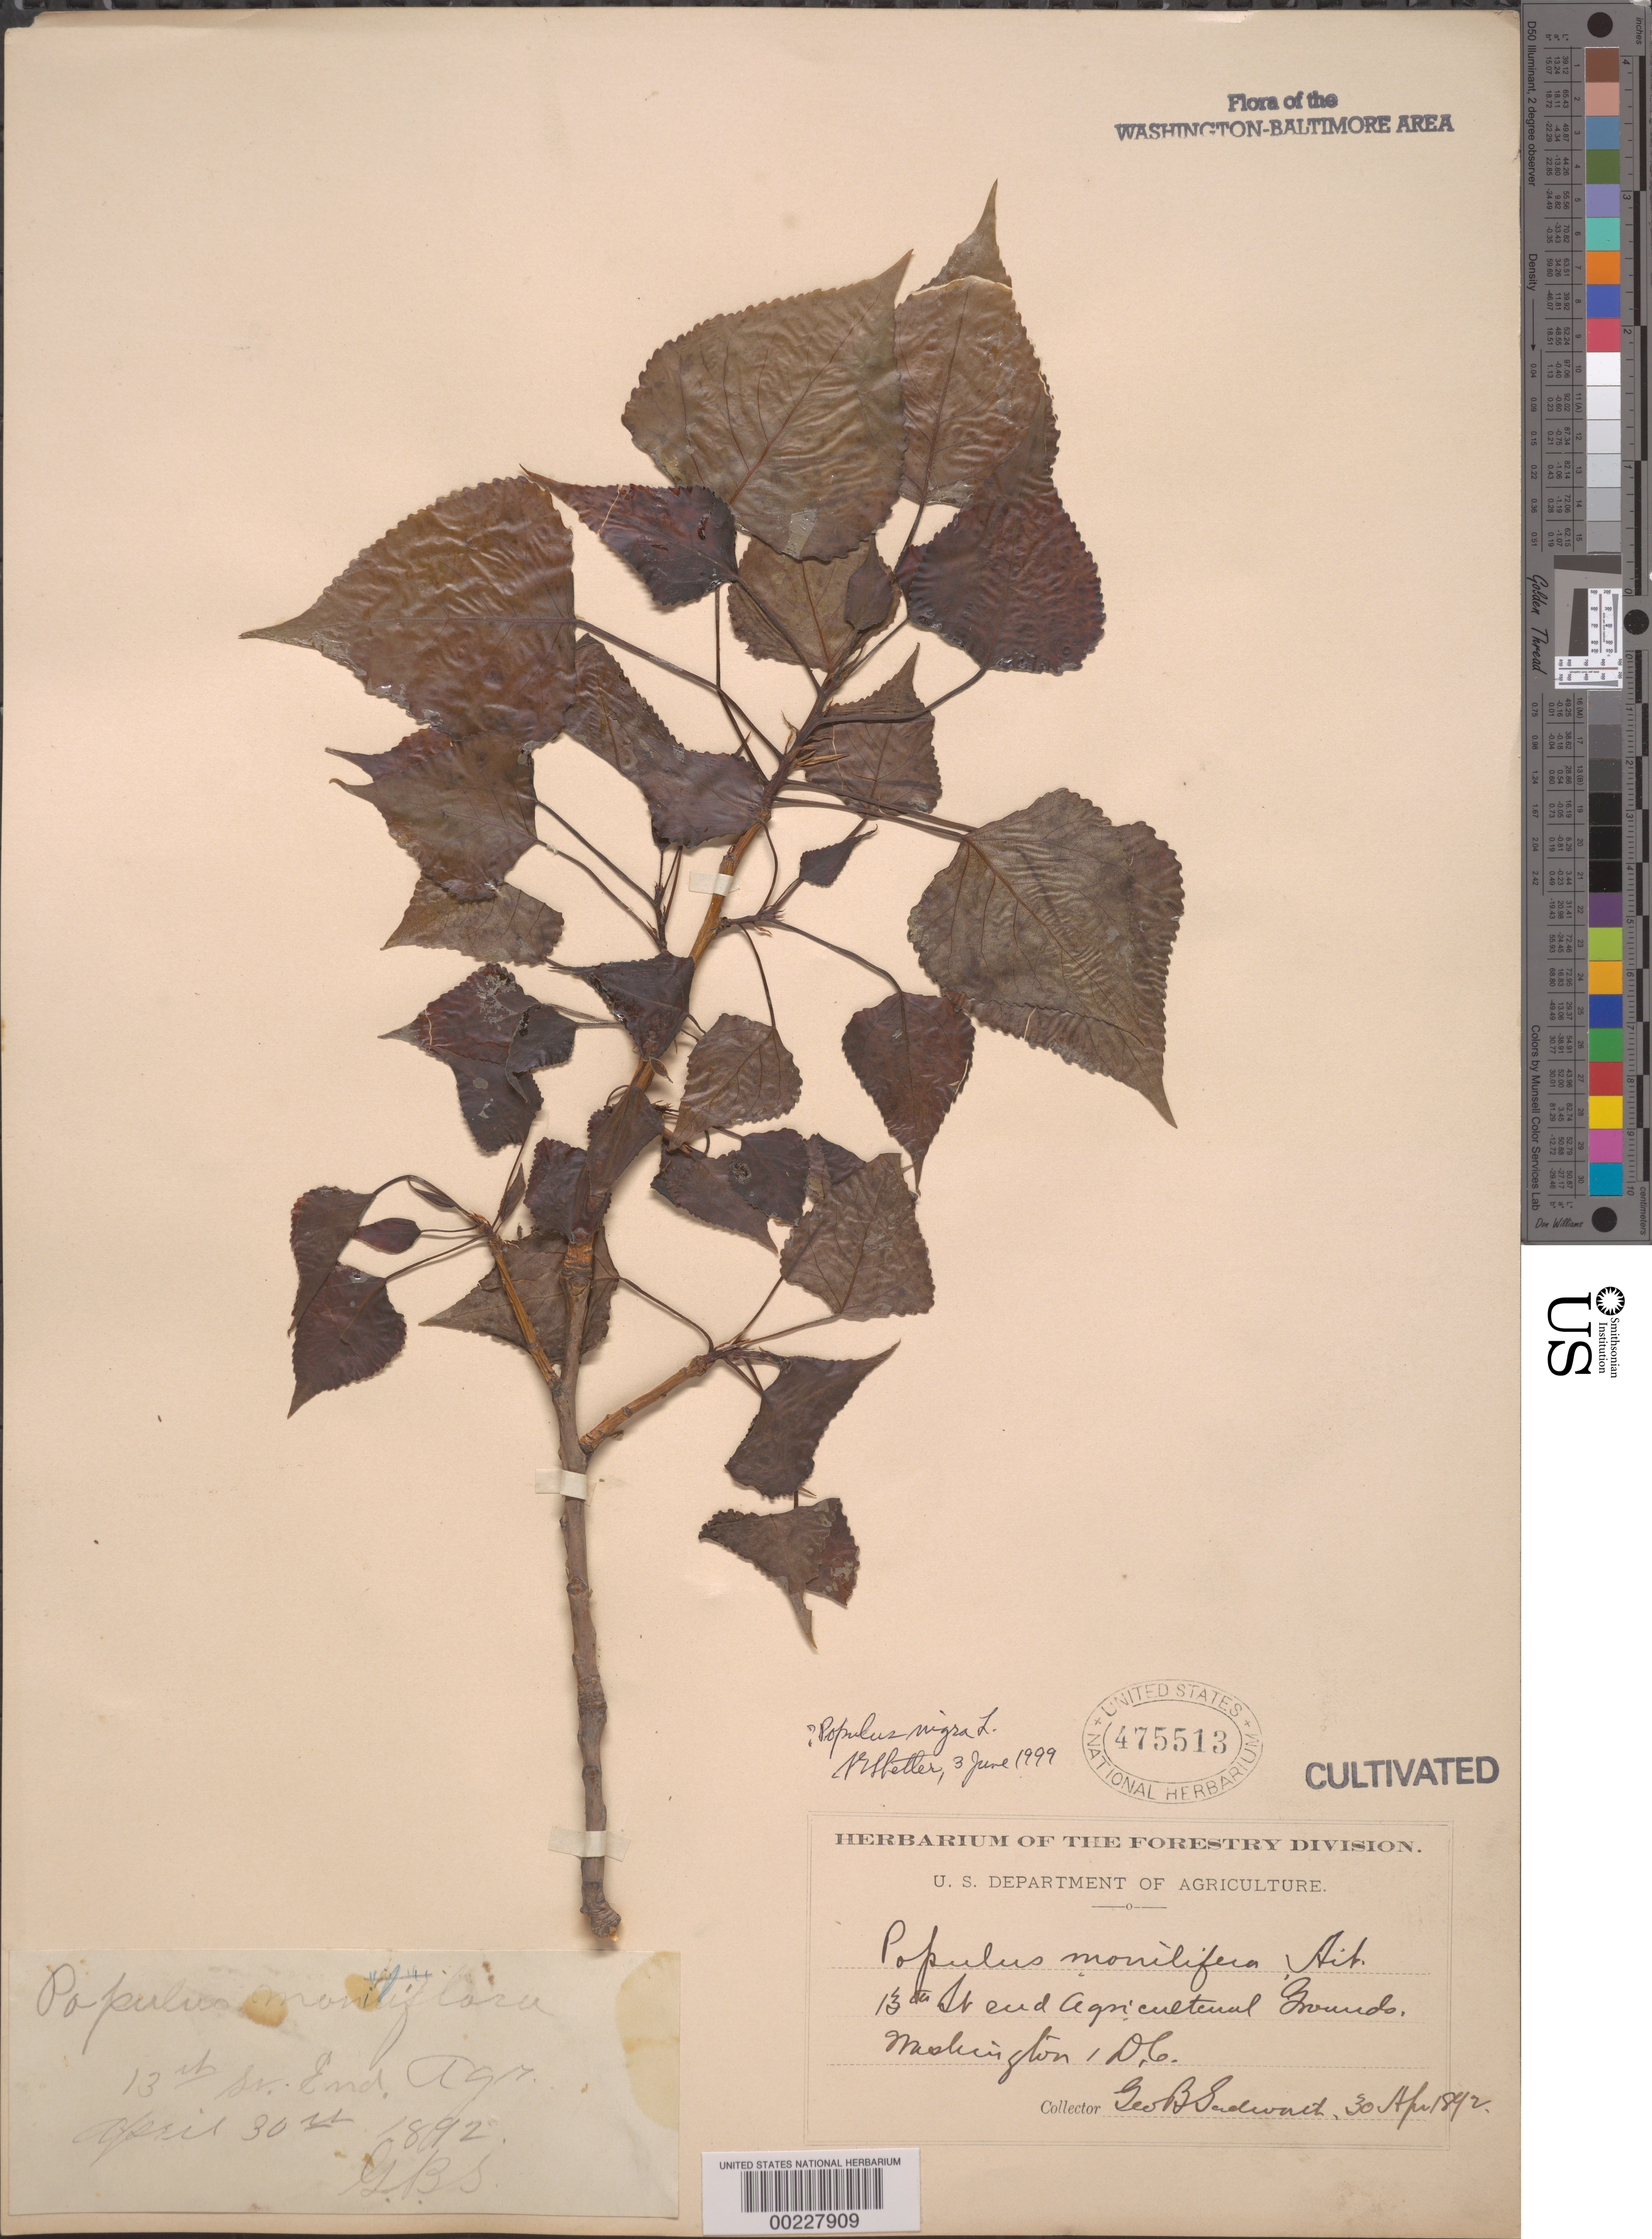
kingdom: Plantae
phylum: Tracheophyta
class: Magnoliopsida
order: Malpighiales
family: Salicaceae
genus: Populus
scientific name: Populus nigra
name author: L.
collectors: G. B. Sudworth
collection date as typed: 30 Apr 1892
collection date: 1892-04-30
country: United States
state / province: District of Columbia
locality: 13th St entrance, Agriculture grounds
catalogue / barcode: US 475513